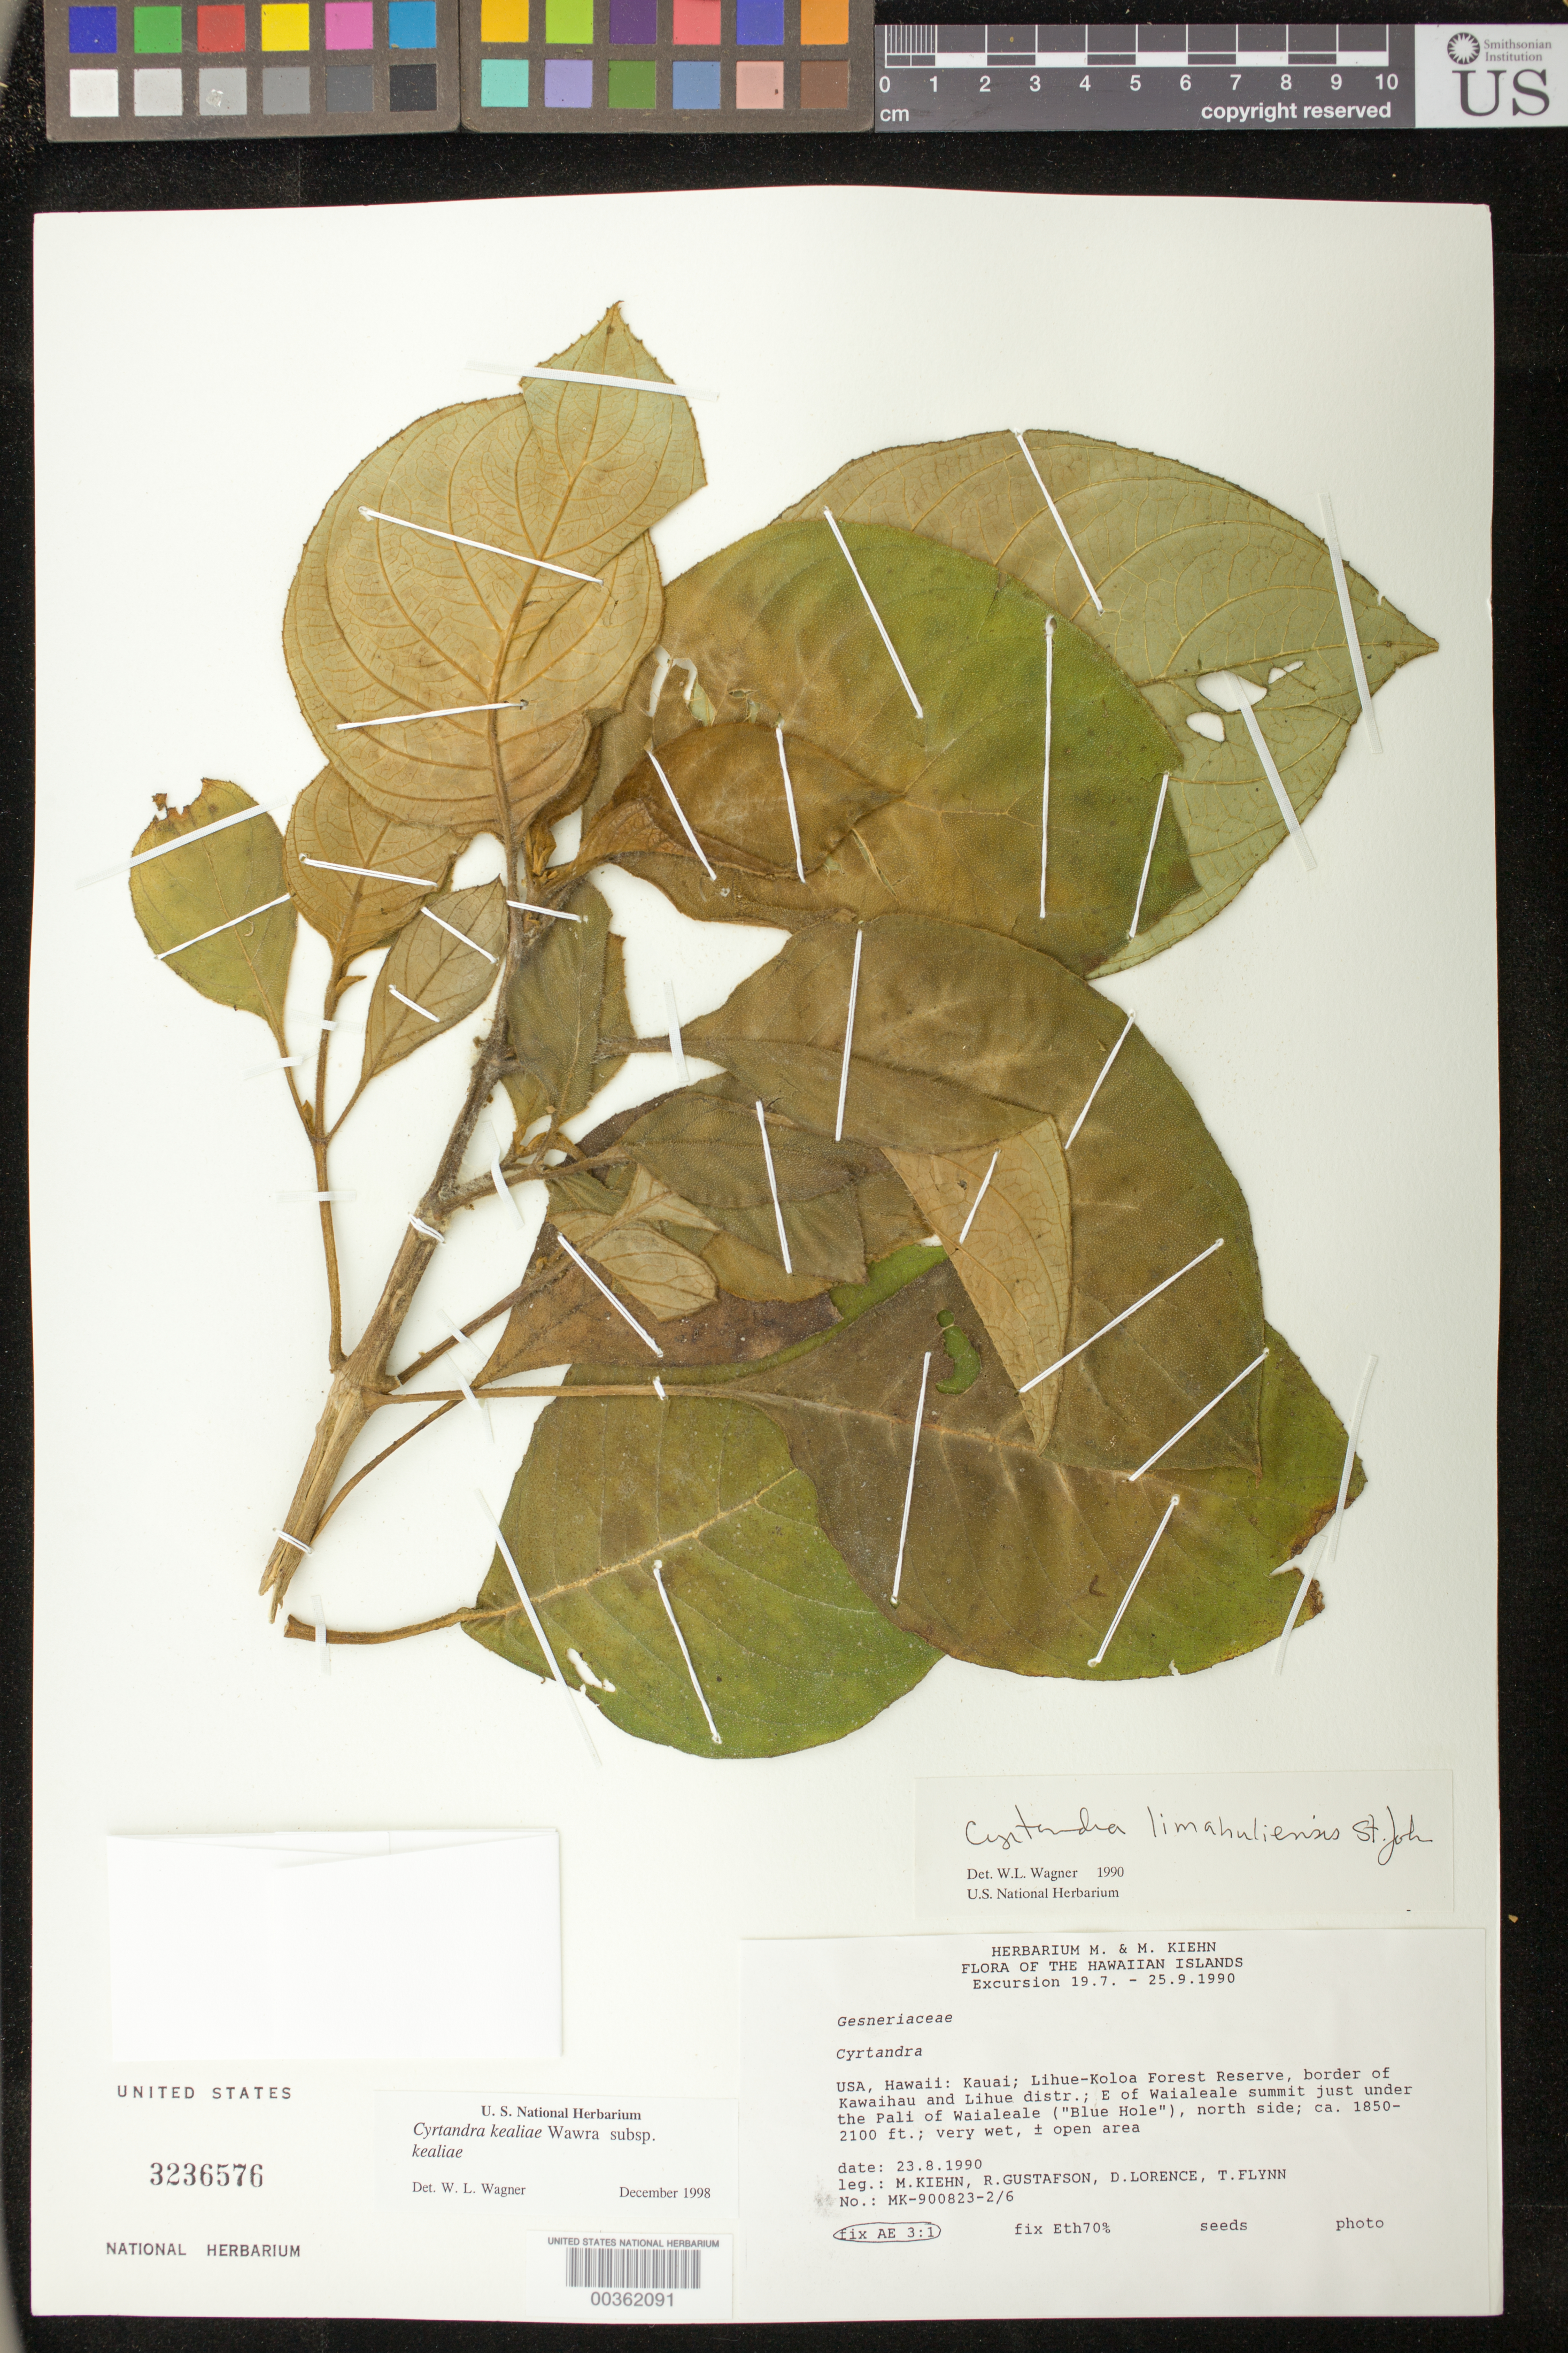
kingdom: Plantae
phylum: Tracheophyta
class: Magnoliopsida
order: Lamiales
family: Gesneriaceae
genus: Cyrtandra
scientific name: Cyrtandra kealiae subsp. kealiae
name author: Wawra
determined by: Wagner, W. L., (BOT), Smithsonian Institution - National Museum of Natural History (UNITED STATES)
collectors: M. Kiehn, R. Gustafson, D. Lorence & T. W. Flynn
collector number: MK-900823-2/6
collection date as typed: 23 Aug 1990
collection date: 1990-08-23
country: United States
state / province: Hawaii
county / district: Kauai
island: Kaua'i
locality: Lihue-Koloa Forest Reserve, border of Kawaihau and Lihue distr.; E of Waialeale summit just under the Pali of Waialeale ("Blue Hole"), north side.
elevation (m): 564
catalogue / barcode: US 3236575